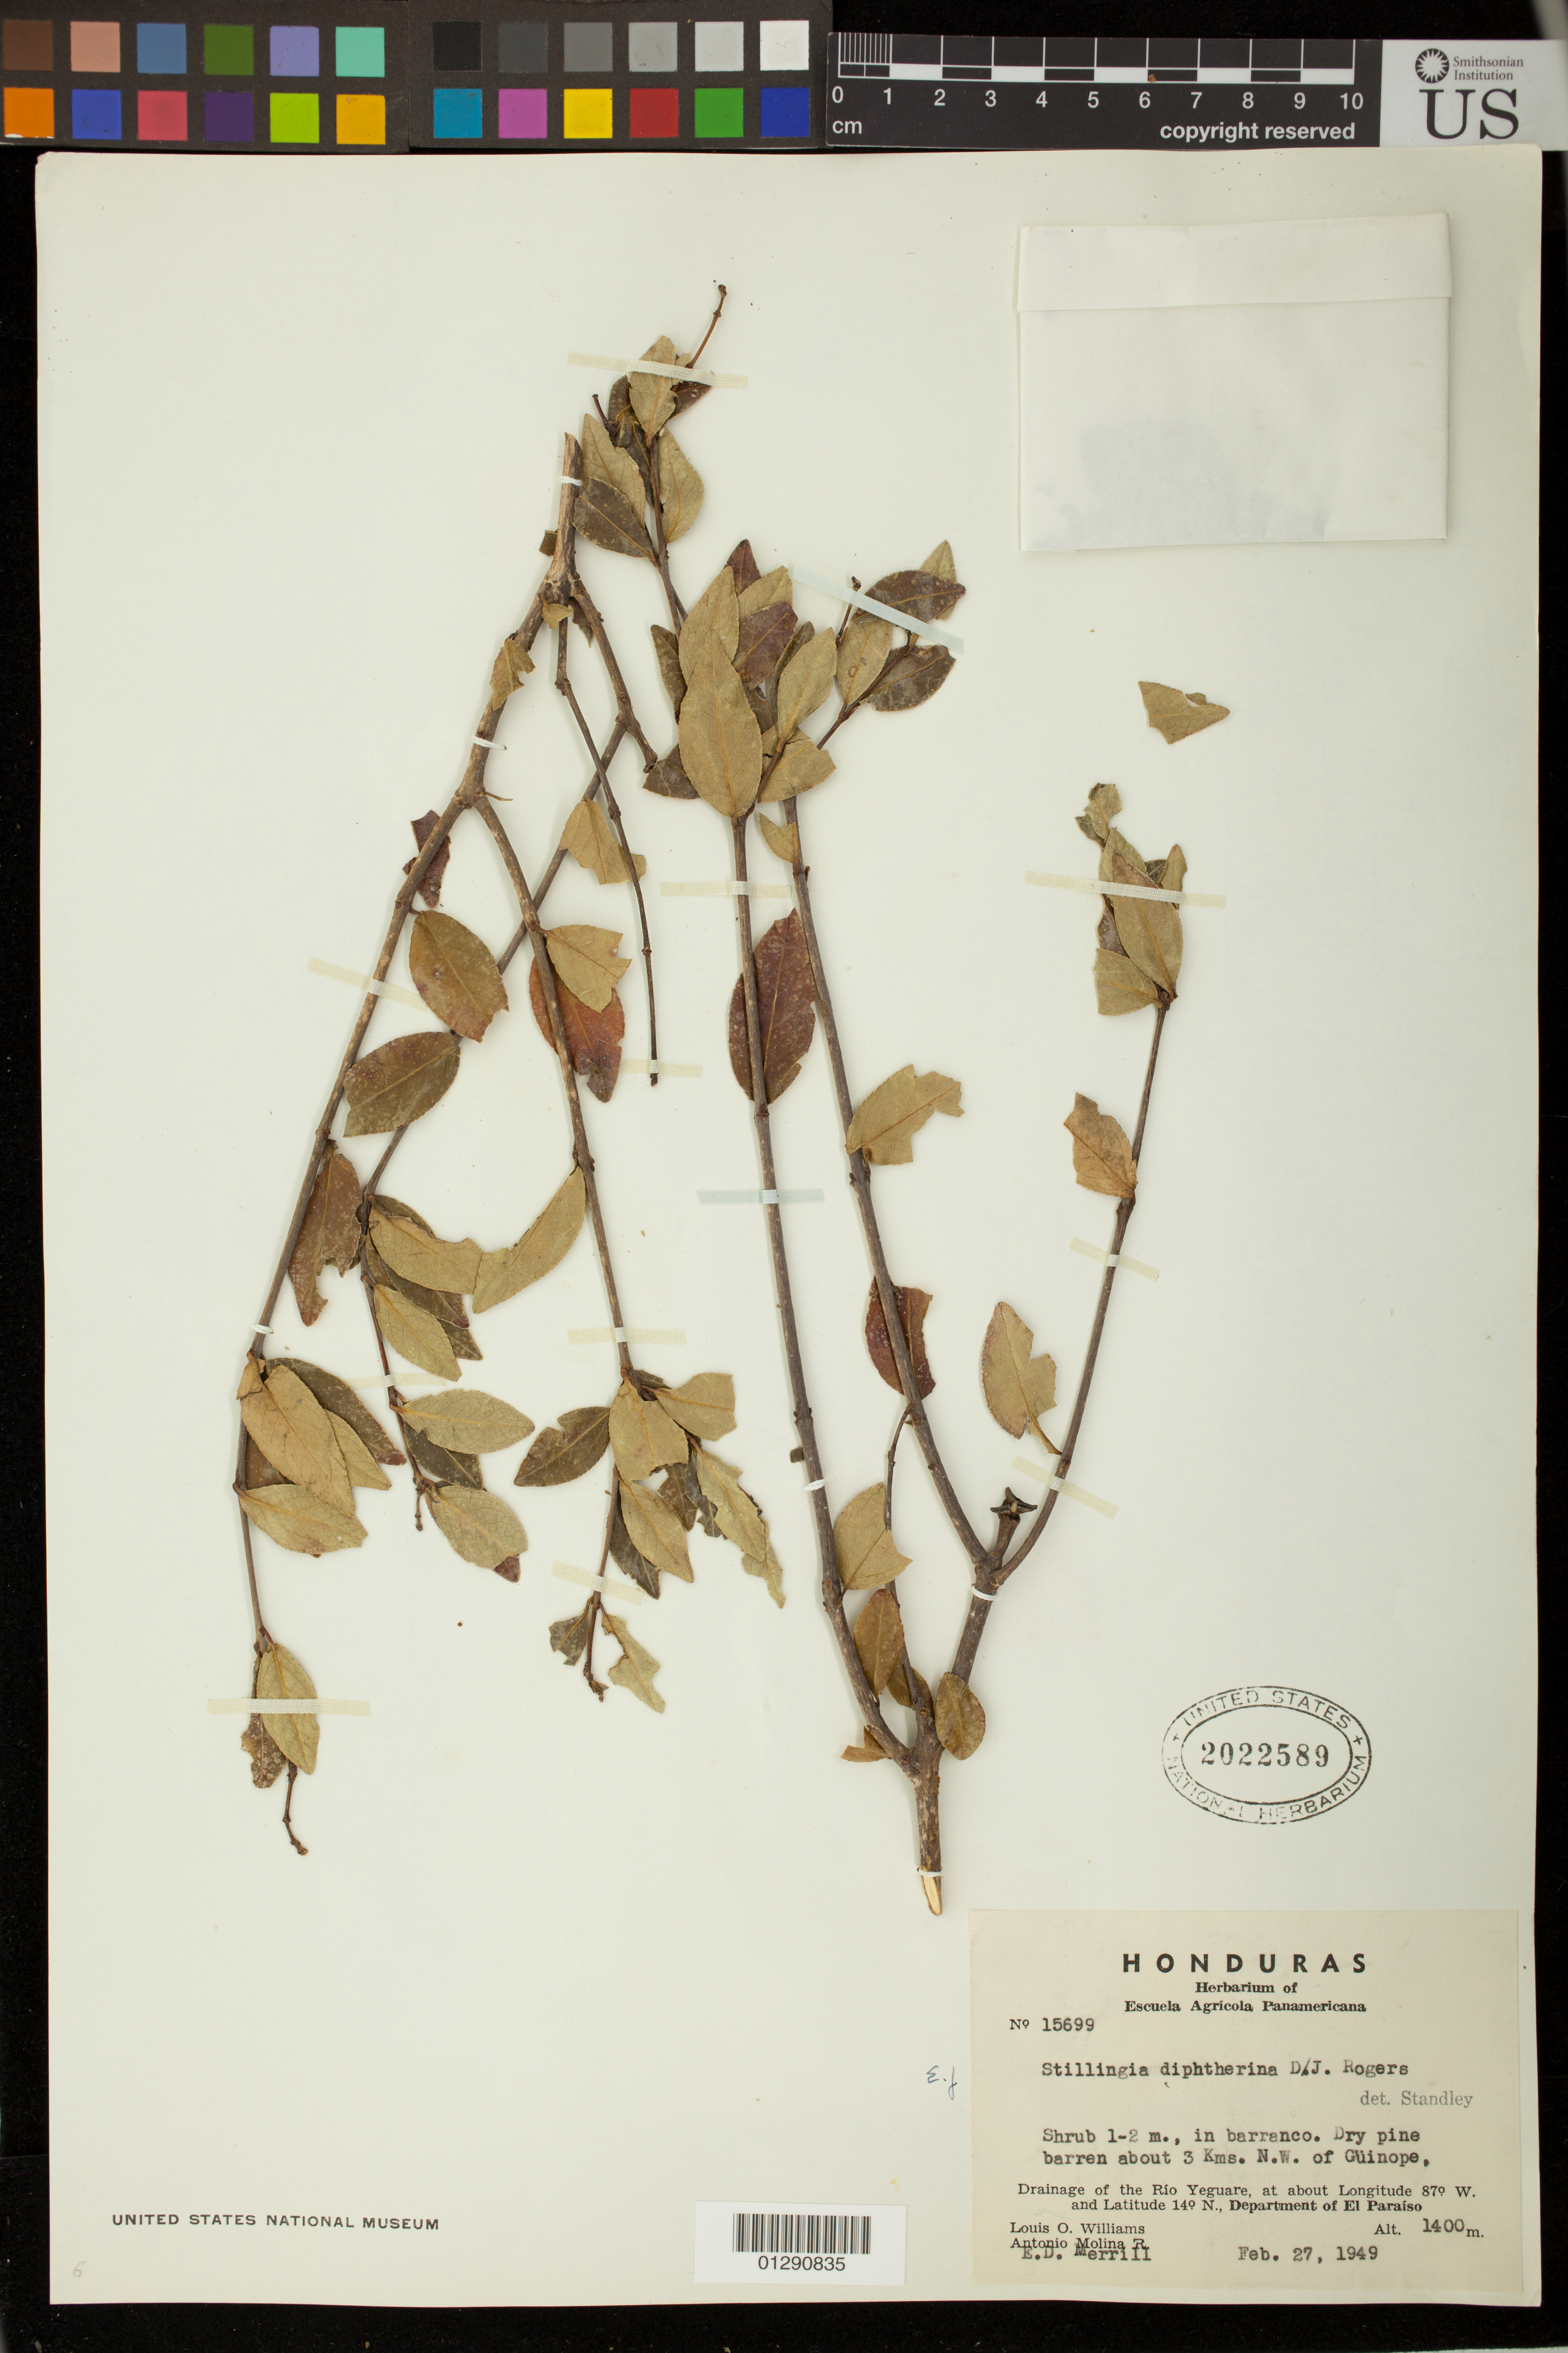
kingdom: Plantae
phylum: Tracheophyta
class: Magnoliopsida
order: Malpighiales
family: Euphorbiaceae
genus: Stillingia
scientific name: Stillingia diphtherina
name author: D.J. Rogers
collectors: L. O. Williams, A. Molina R. & E. D. Merrill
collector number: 15699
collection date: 1949-02-27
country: Honduras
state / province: El Paraíso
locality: Drainage of the Rio Yeguare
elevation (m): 1400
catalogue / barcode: US 2022589